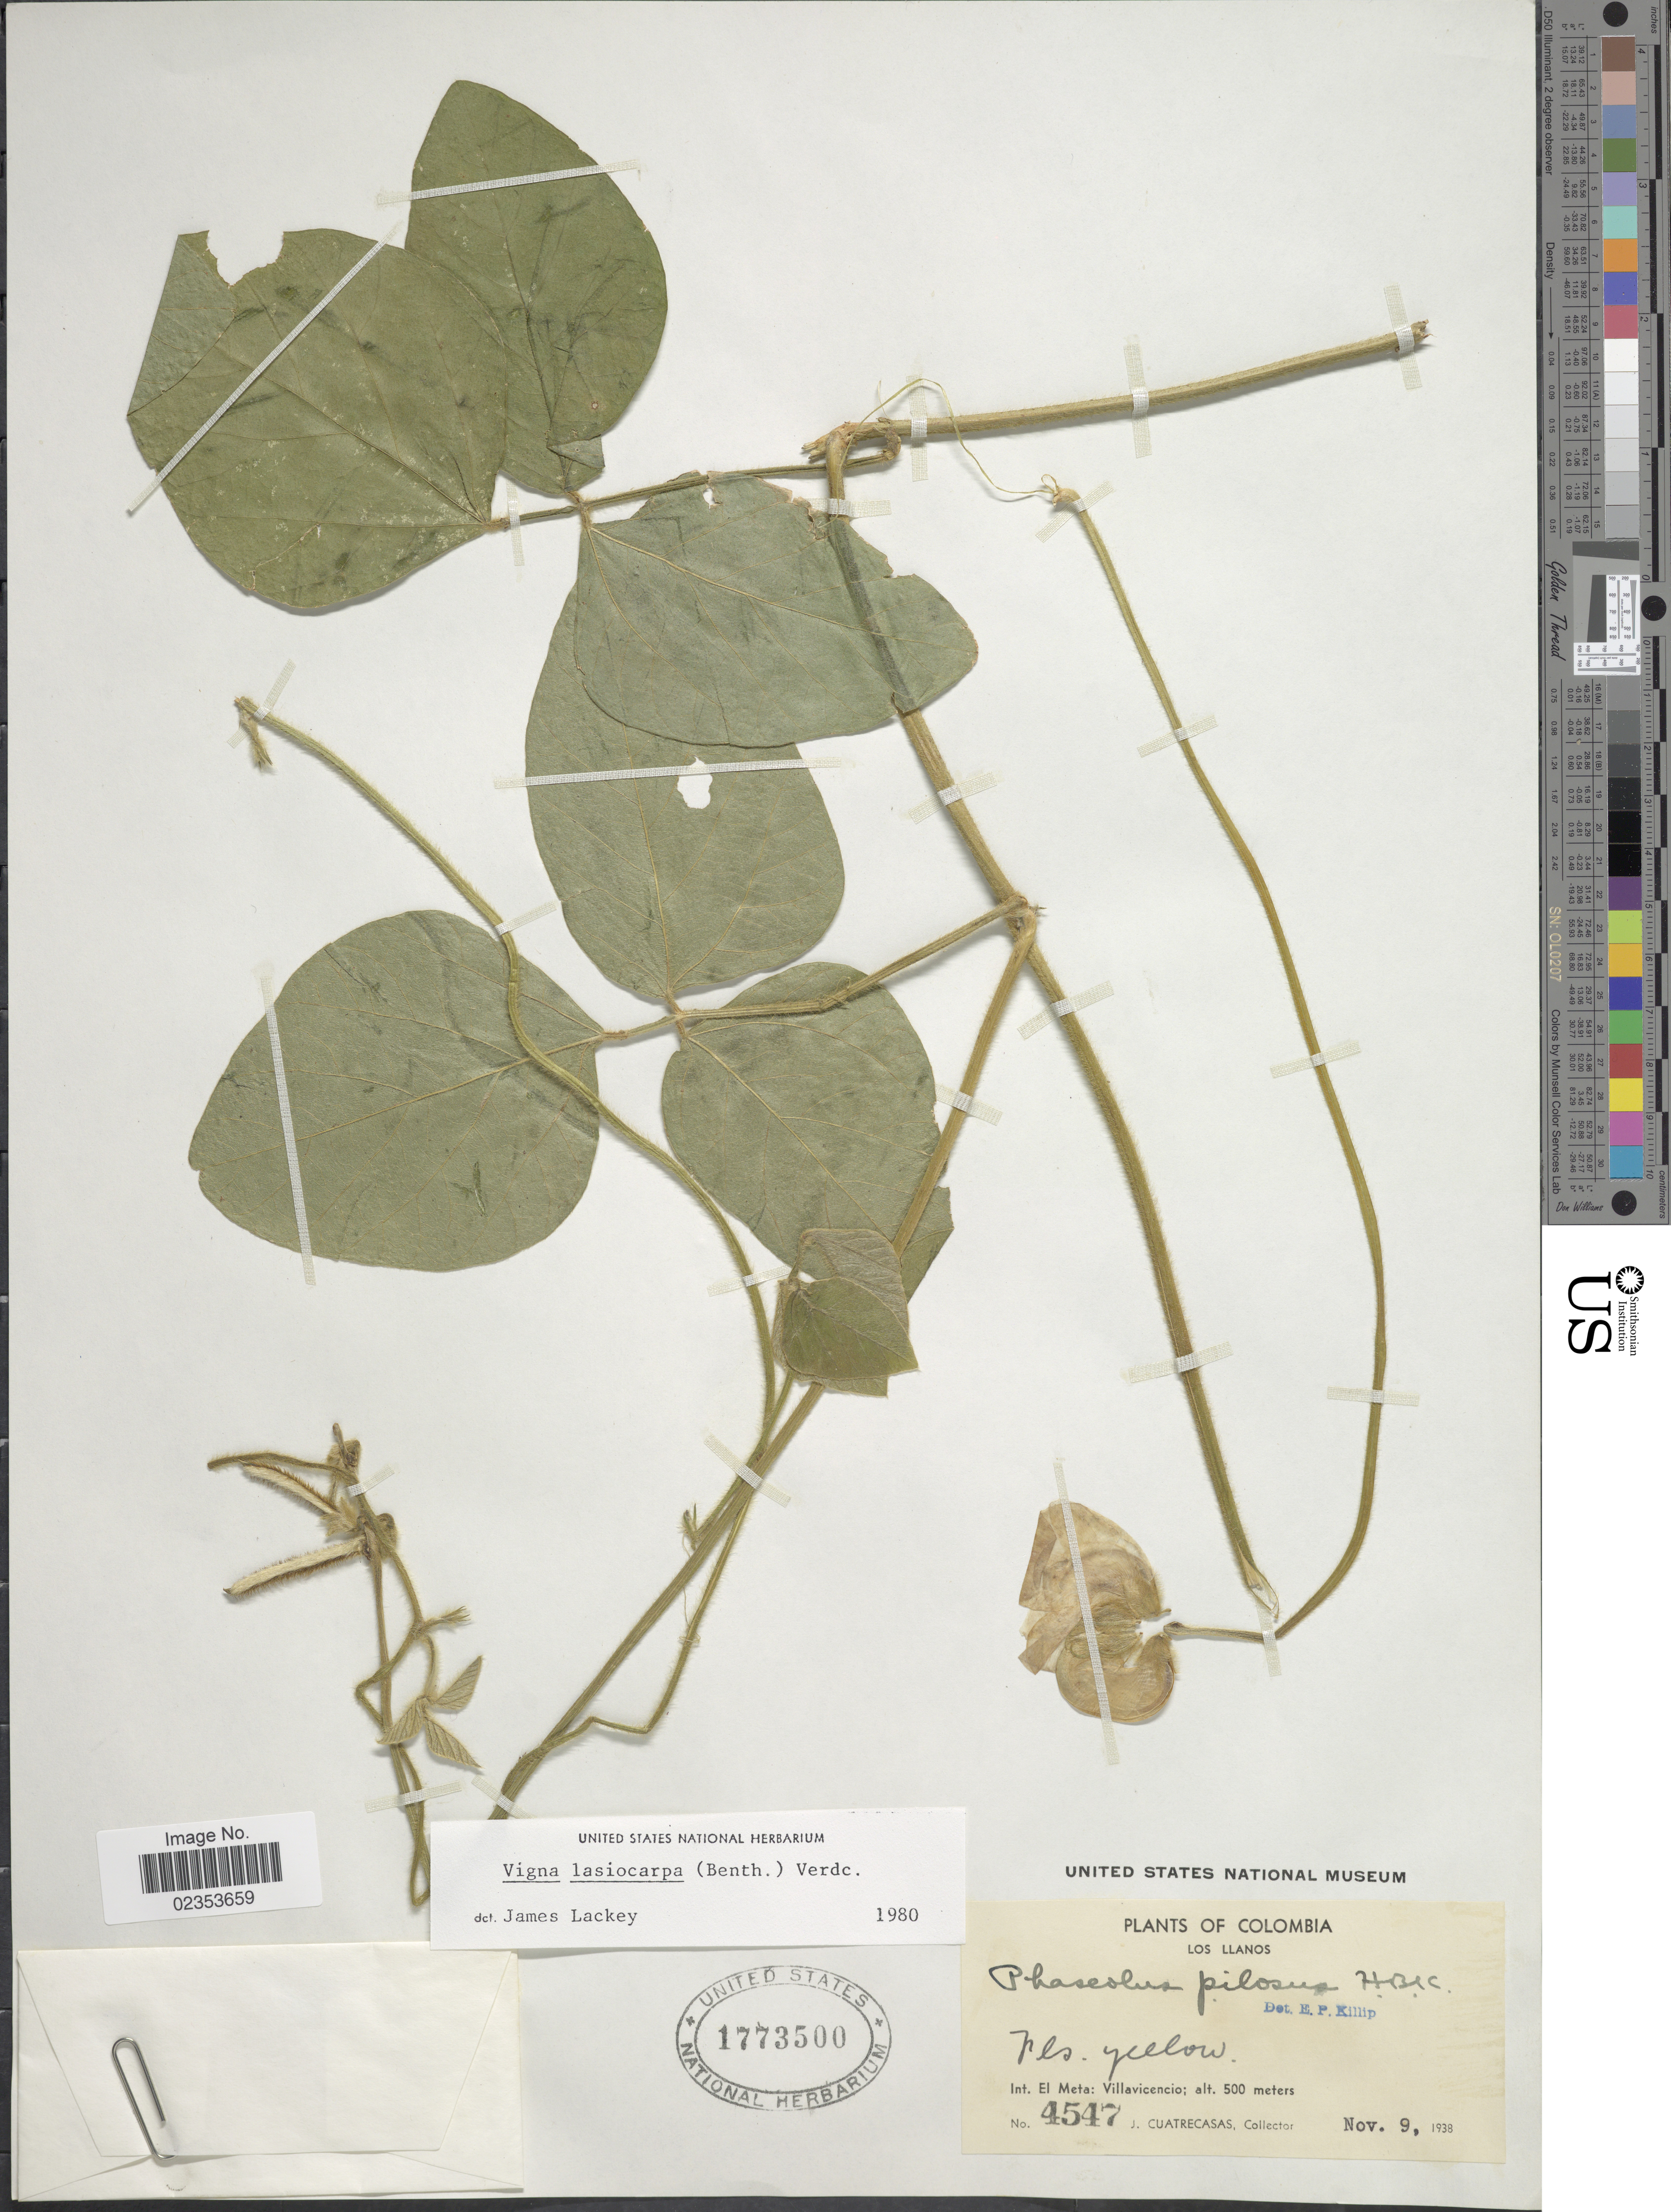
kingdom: Plantae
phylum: Tracheophyta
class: Magnoliopsida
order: Fabales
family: Fabaceae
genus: Vigna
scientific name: Vigna lasiocarpa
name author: (Benth.) Verdc.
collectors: J. Cuatrecasas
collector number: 4547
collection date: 1938-11-09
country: Colombia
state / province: Meta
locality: Los Llanos. Int. Meta: Villavicencio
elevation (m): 500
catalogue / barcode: US 1773500